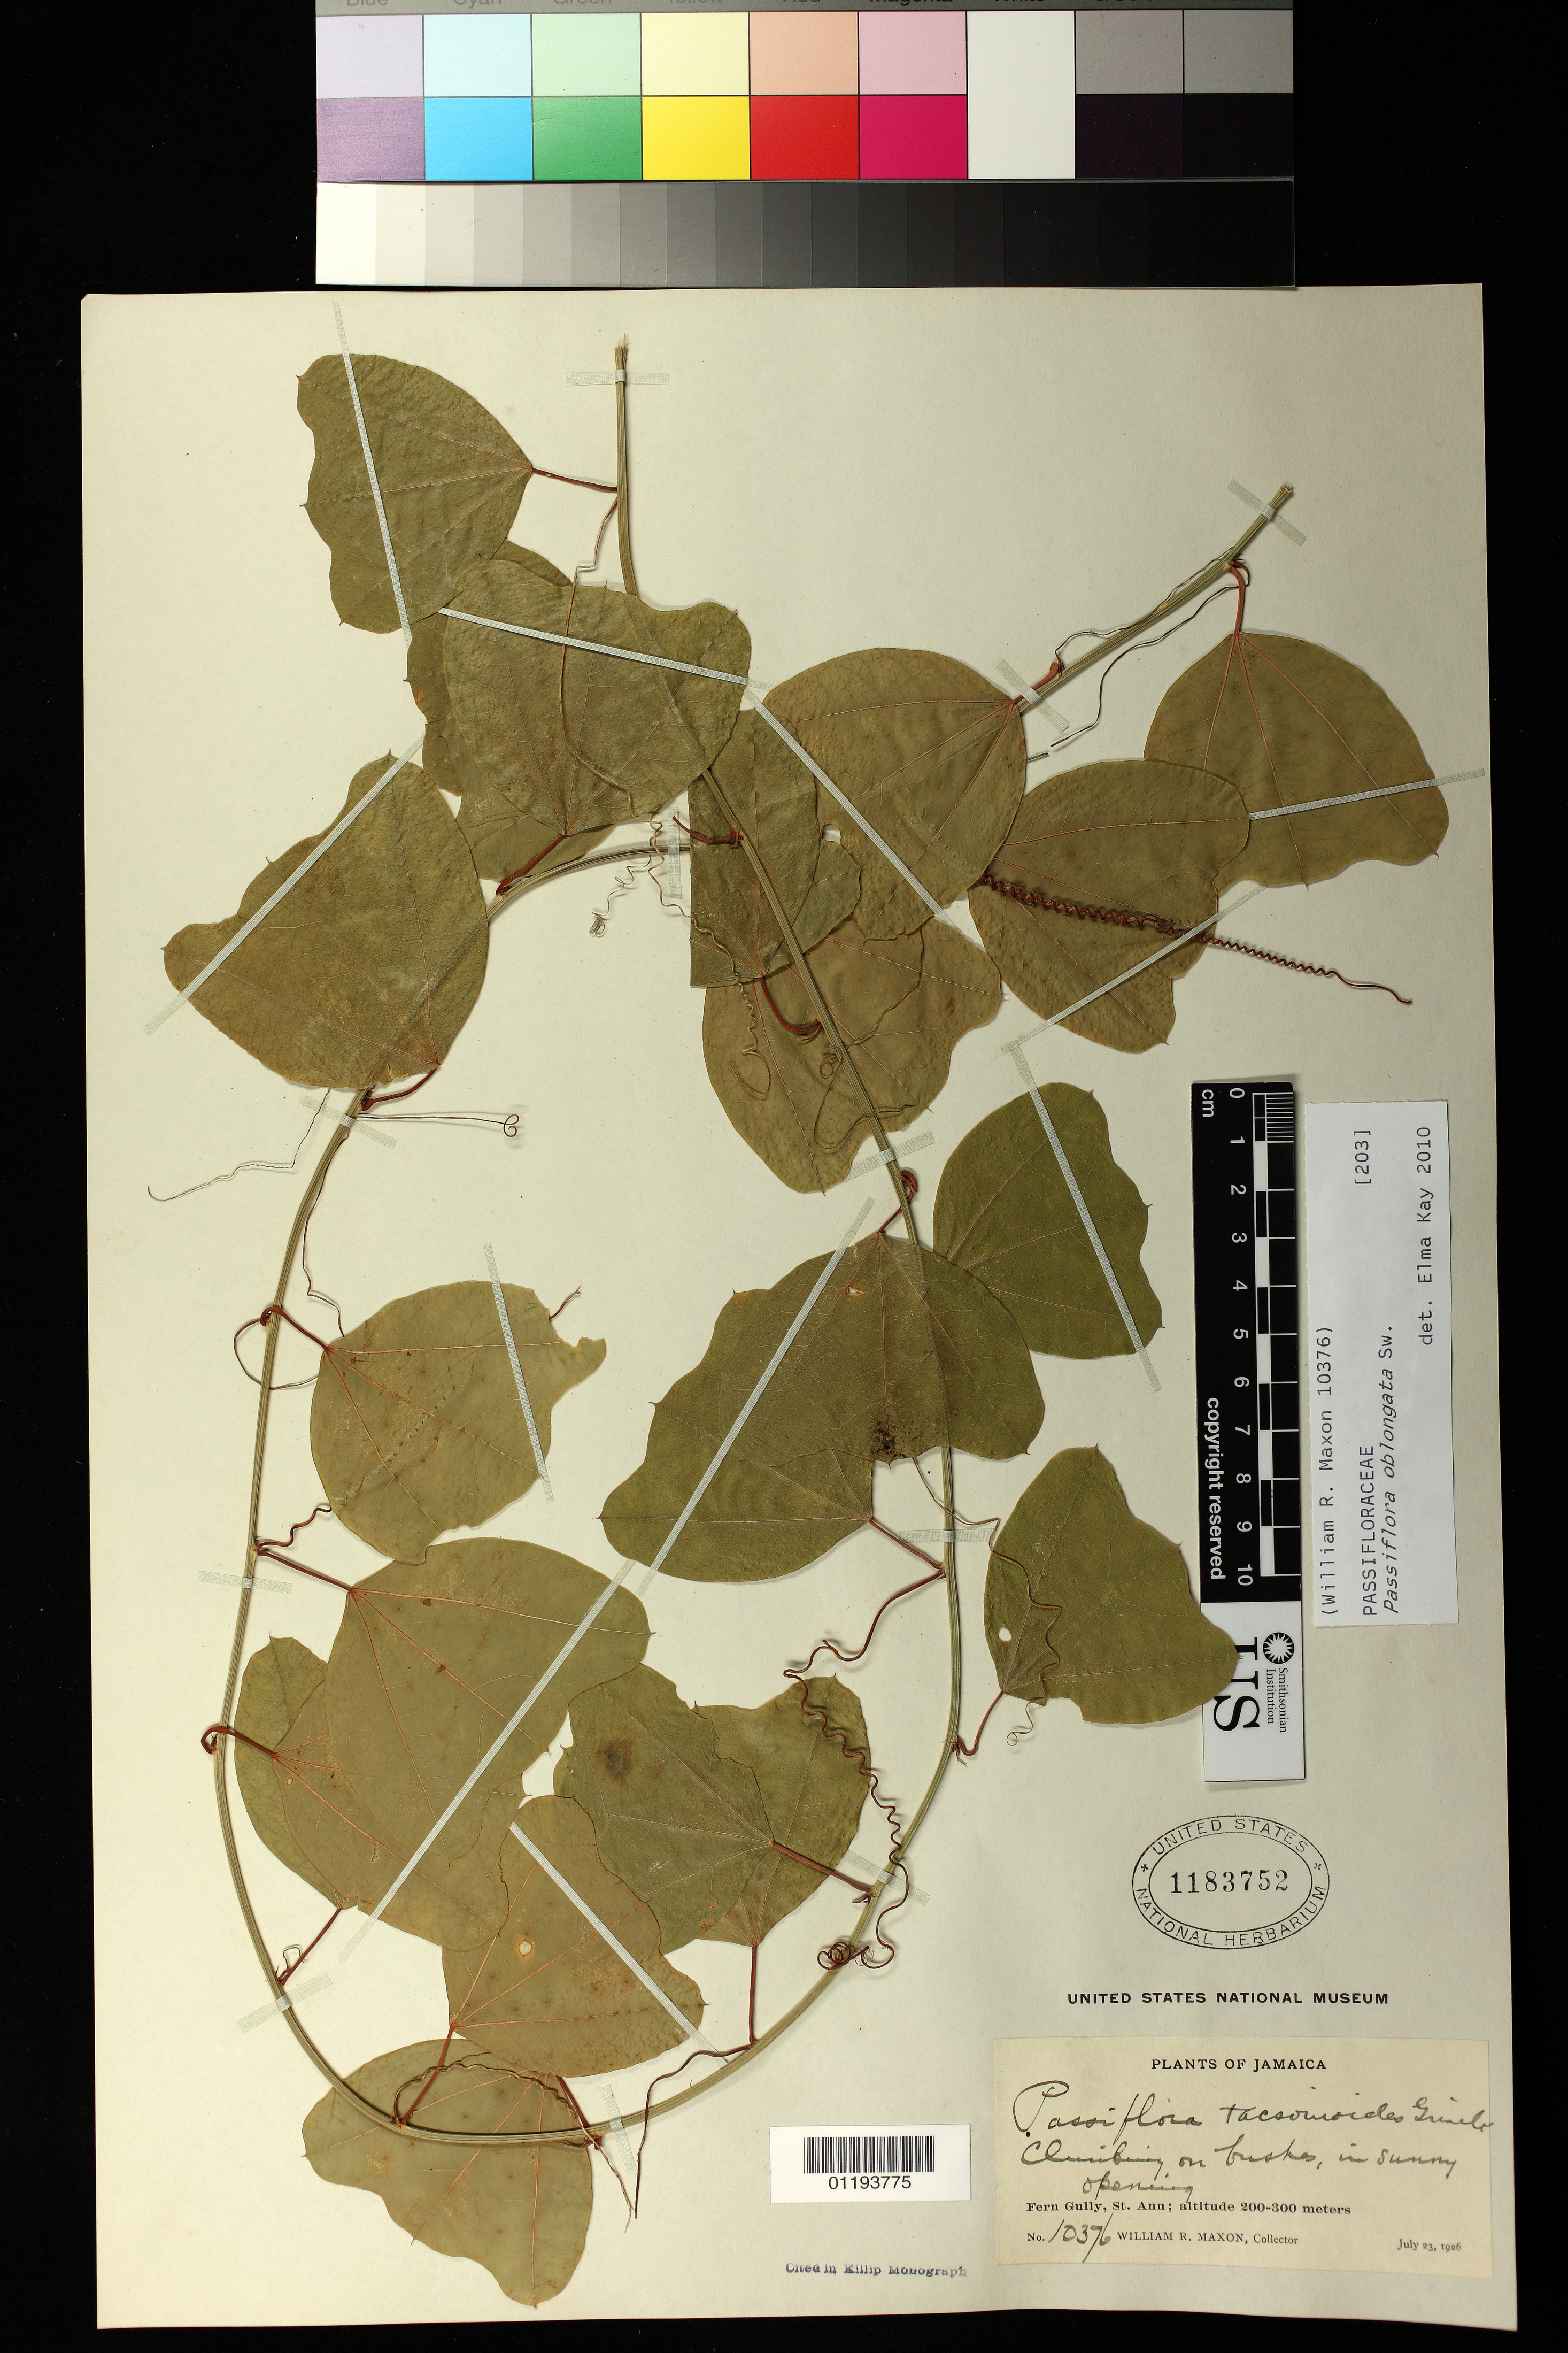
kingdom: Plantae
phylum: Tracheophyta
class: Magnoliopsida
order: Malpighiales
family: Passifloraceae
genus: Passiflora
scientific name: Passiflora oblongata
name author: Sw.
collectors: W. R. Maxon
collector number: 10376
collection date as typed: Jul 23 1926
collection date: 1926-07-23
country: Jamaica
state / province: Saint Ann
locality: Fern Gully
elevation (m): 200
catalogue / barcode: US 1183752